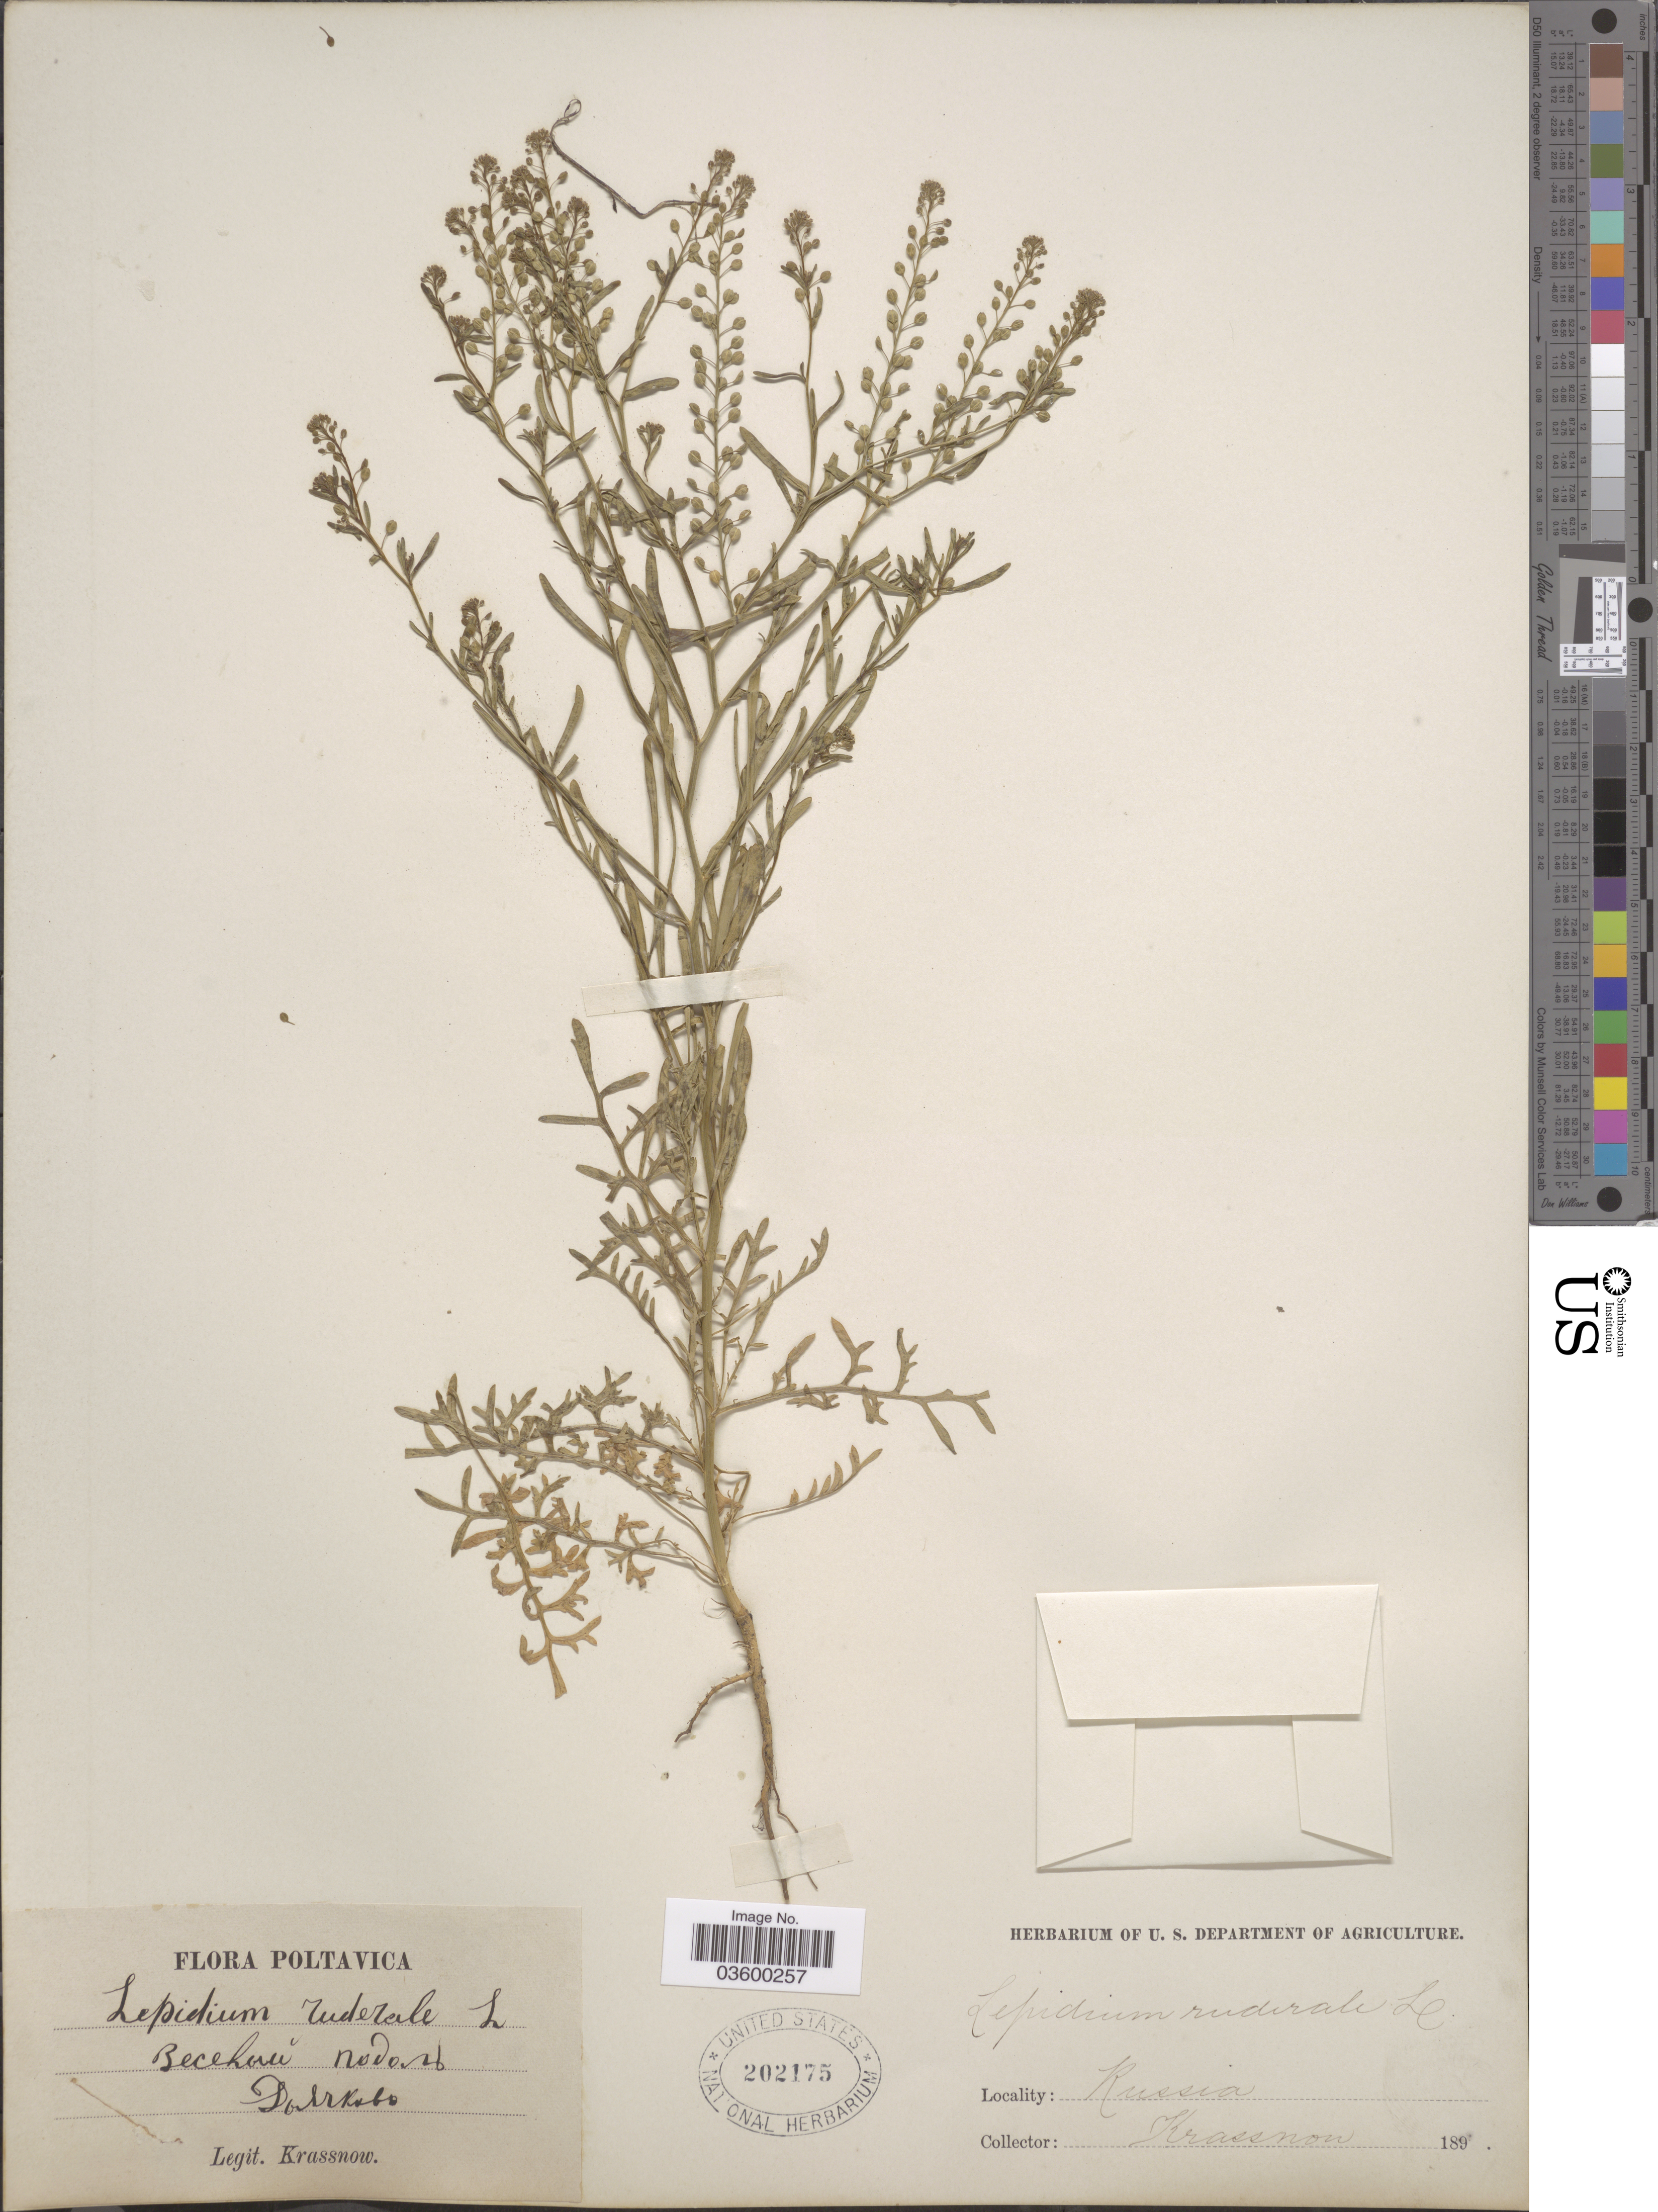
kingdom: Plantae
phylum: Tracheophyta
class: Magnoliopsida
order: Brassicales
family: Brassicaceae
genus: Lepidium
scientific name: Lepidium ruderale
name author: Burm. f.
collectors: -. Krassnow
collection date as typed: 189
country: Ukraine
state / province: Poltava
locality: Poltavica. Dyachkove.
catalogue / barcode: US 202175